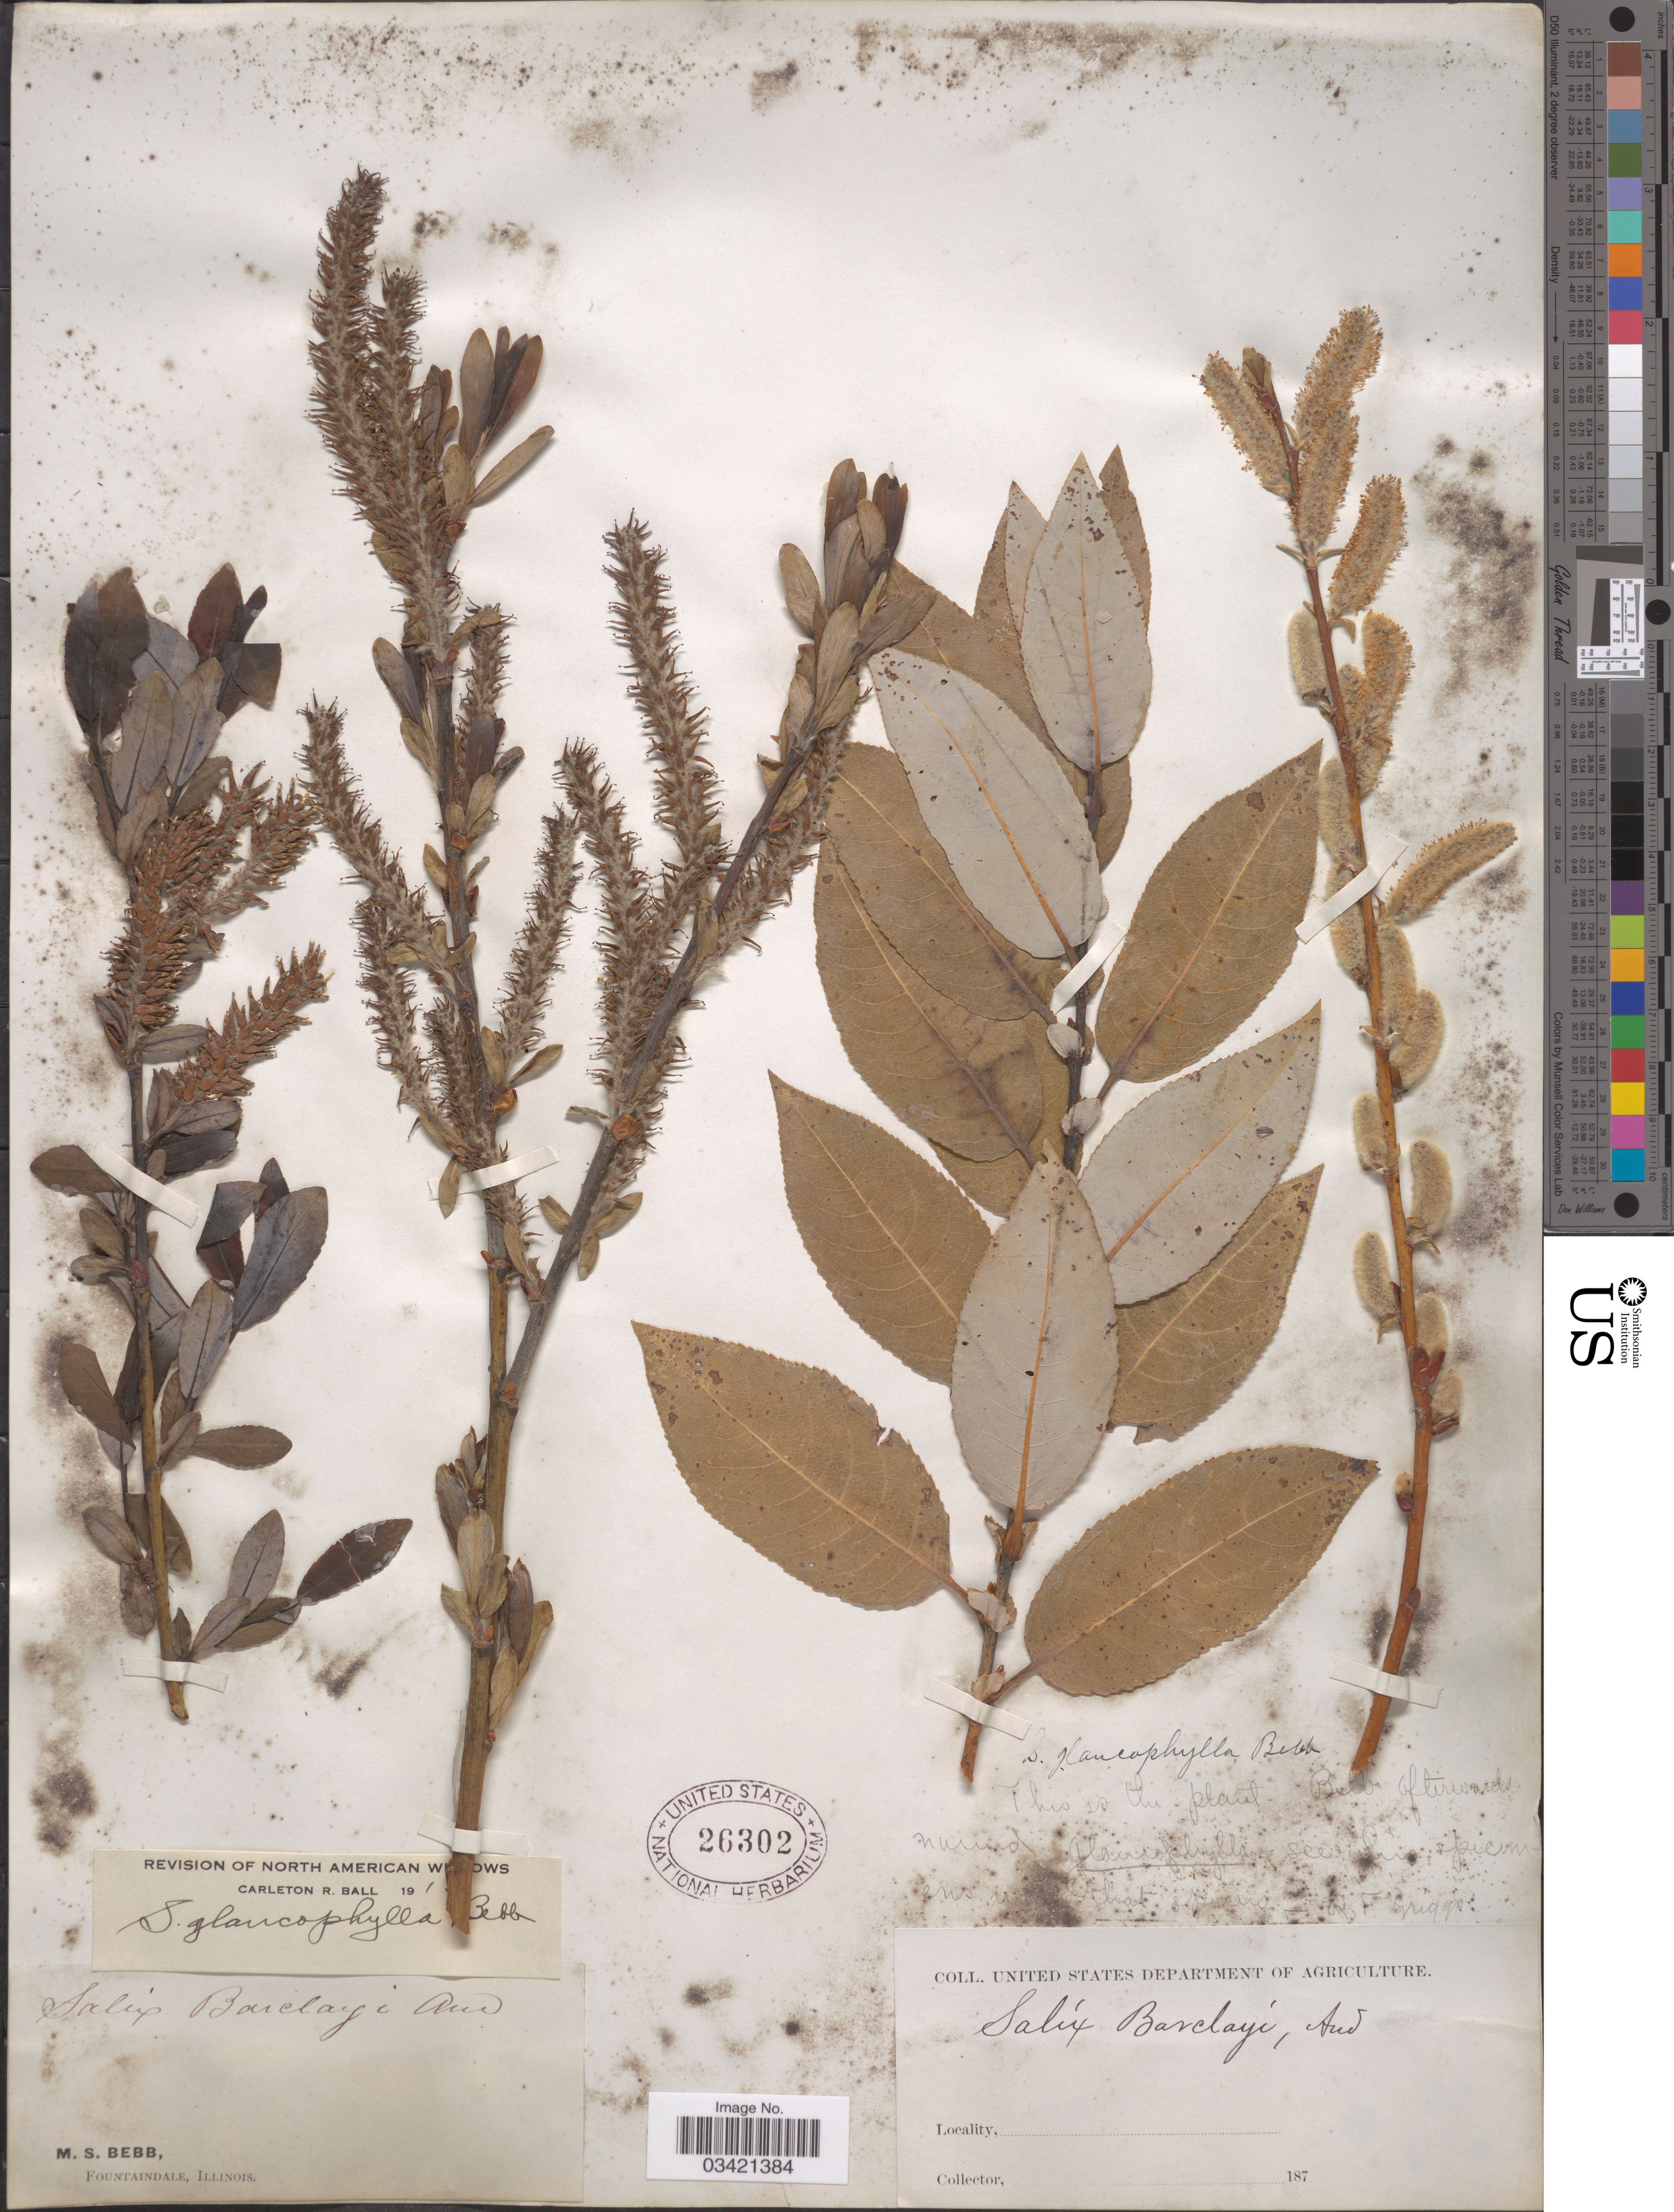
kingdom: Plantae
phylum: Tracheophyta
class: Magnoliopsida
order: Malpighiales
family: Salicaceae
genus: Salix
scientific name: Salix glaucophylla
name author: Andersson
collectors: M. Bebb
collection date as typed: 187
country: United States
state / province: Illinois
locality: Fountaindale.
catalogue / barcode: US 26302